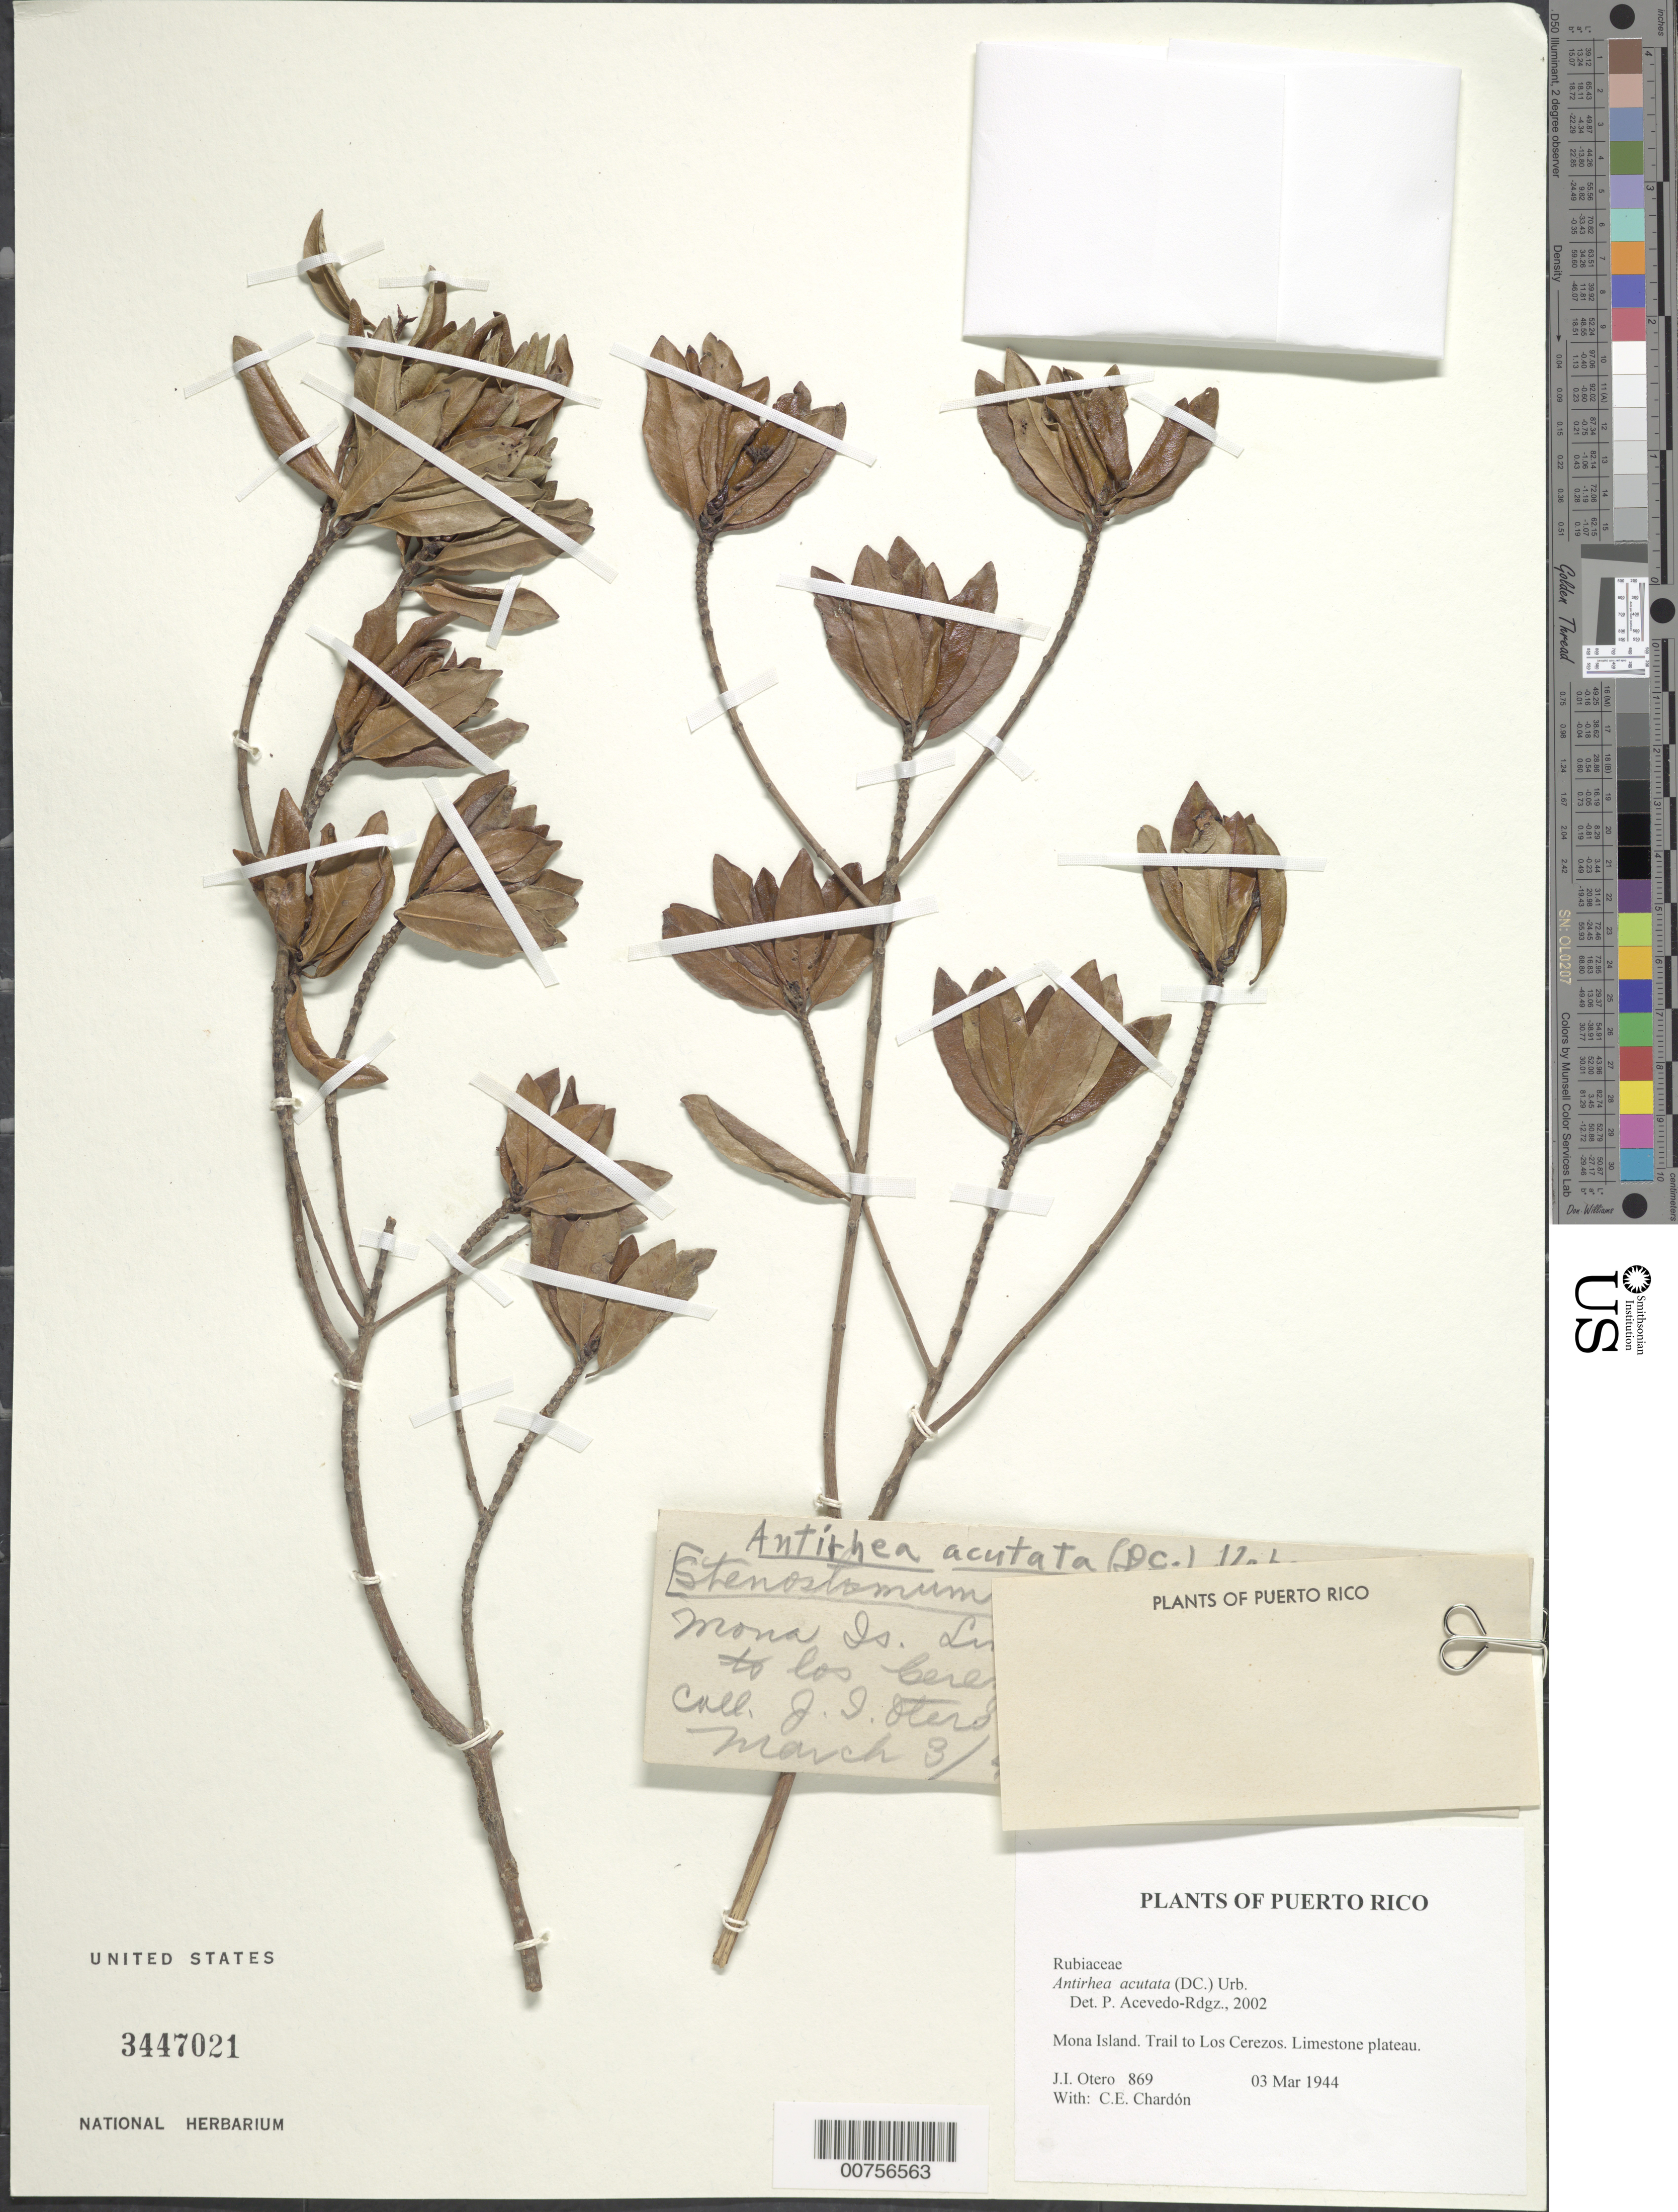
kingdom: Plantae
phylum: Tracheophyta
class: Magnoliopsida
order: Gentianales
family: Rubiaceae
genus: Stenostomum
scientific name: Stenostomum acutatum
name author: DC.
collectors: J. Otero & C. E. Chardón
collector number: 869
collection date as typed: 03 Mar 1944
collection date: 1944-03-03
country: Puerto Rico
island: Mona I.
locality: Trail to Los Cerezos. Limestone plateau.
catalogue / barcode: US 3447021